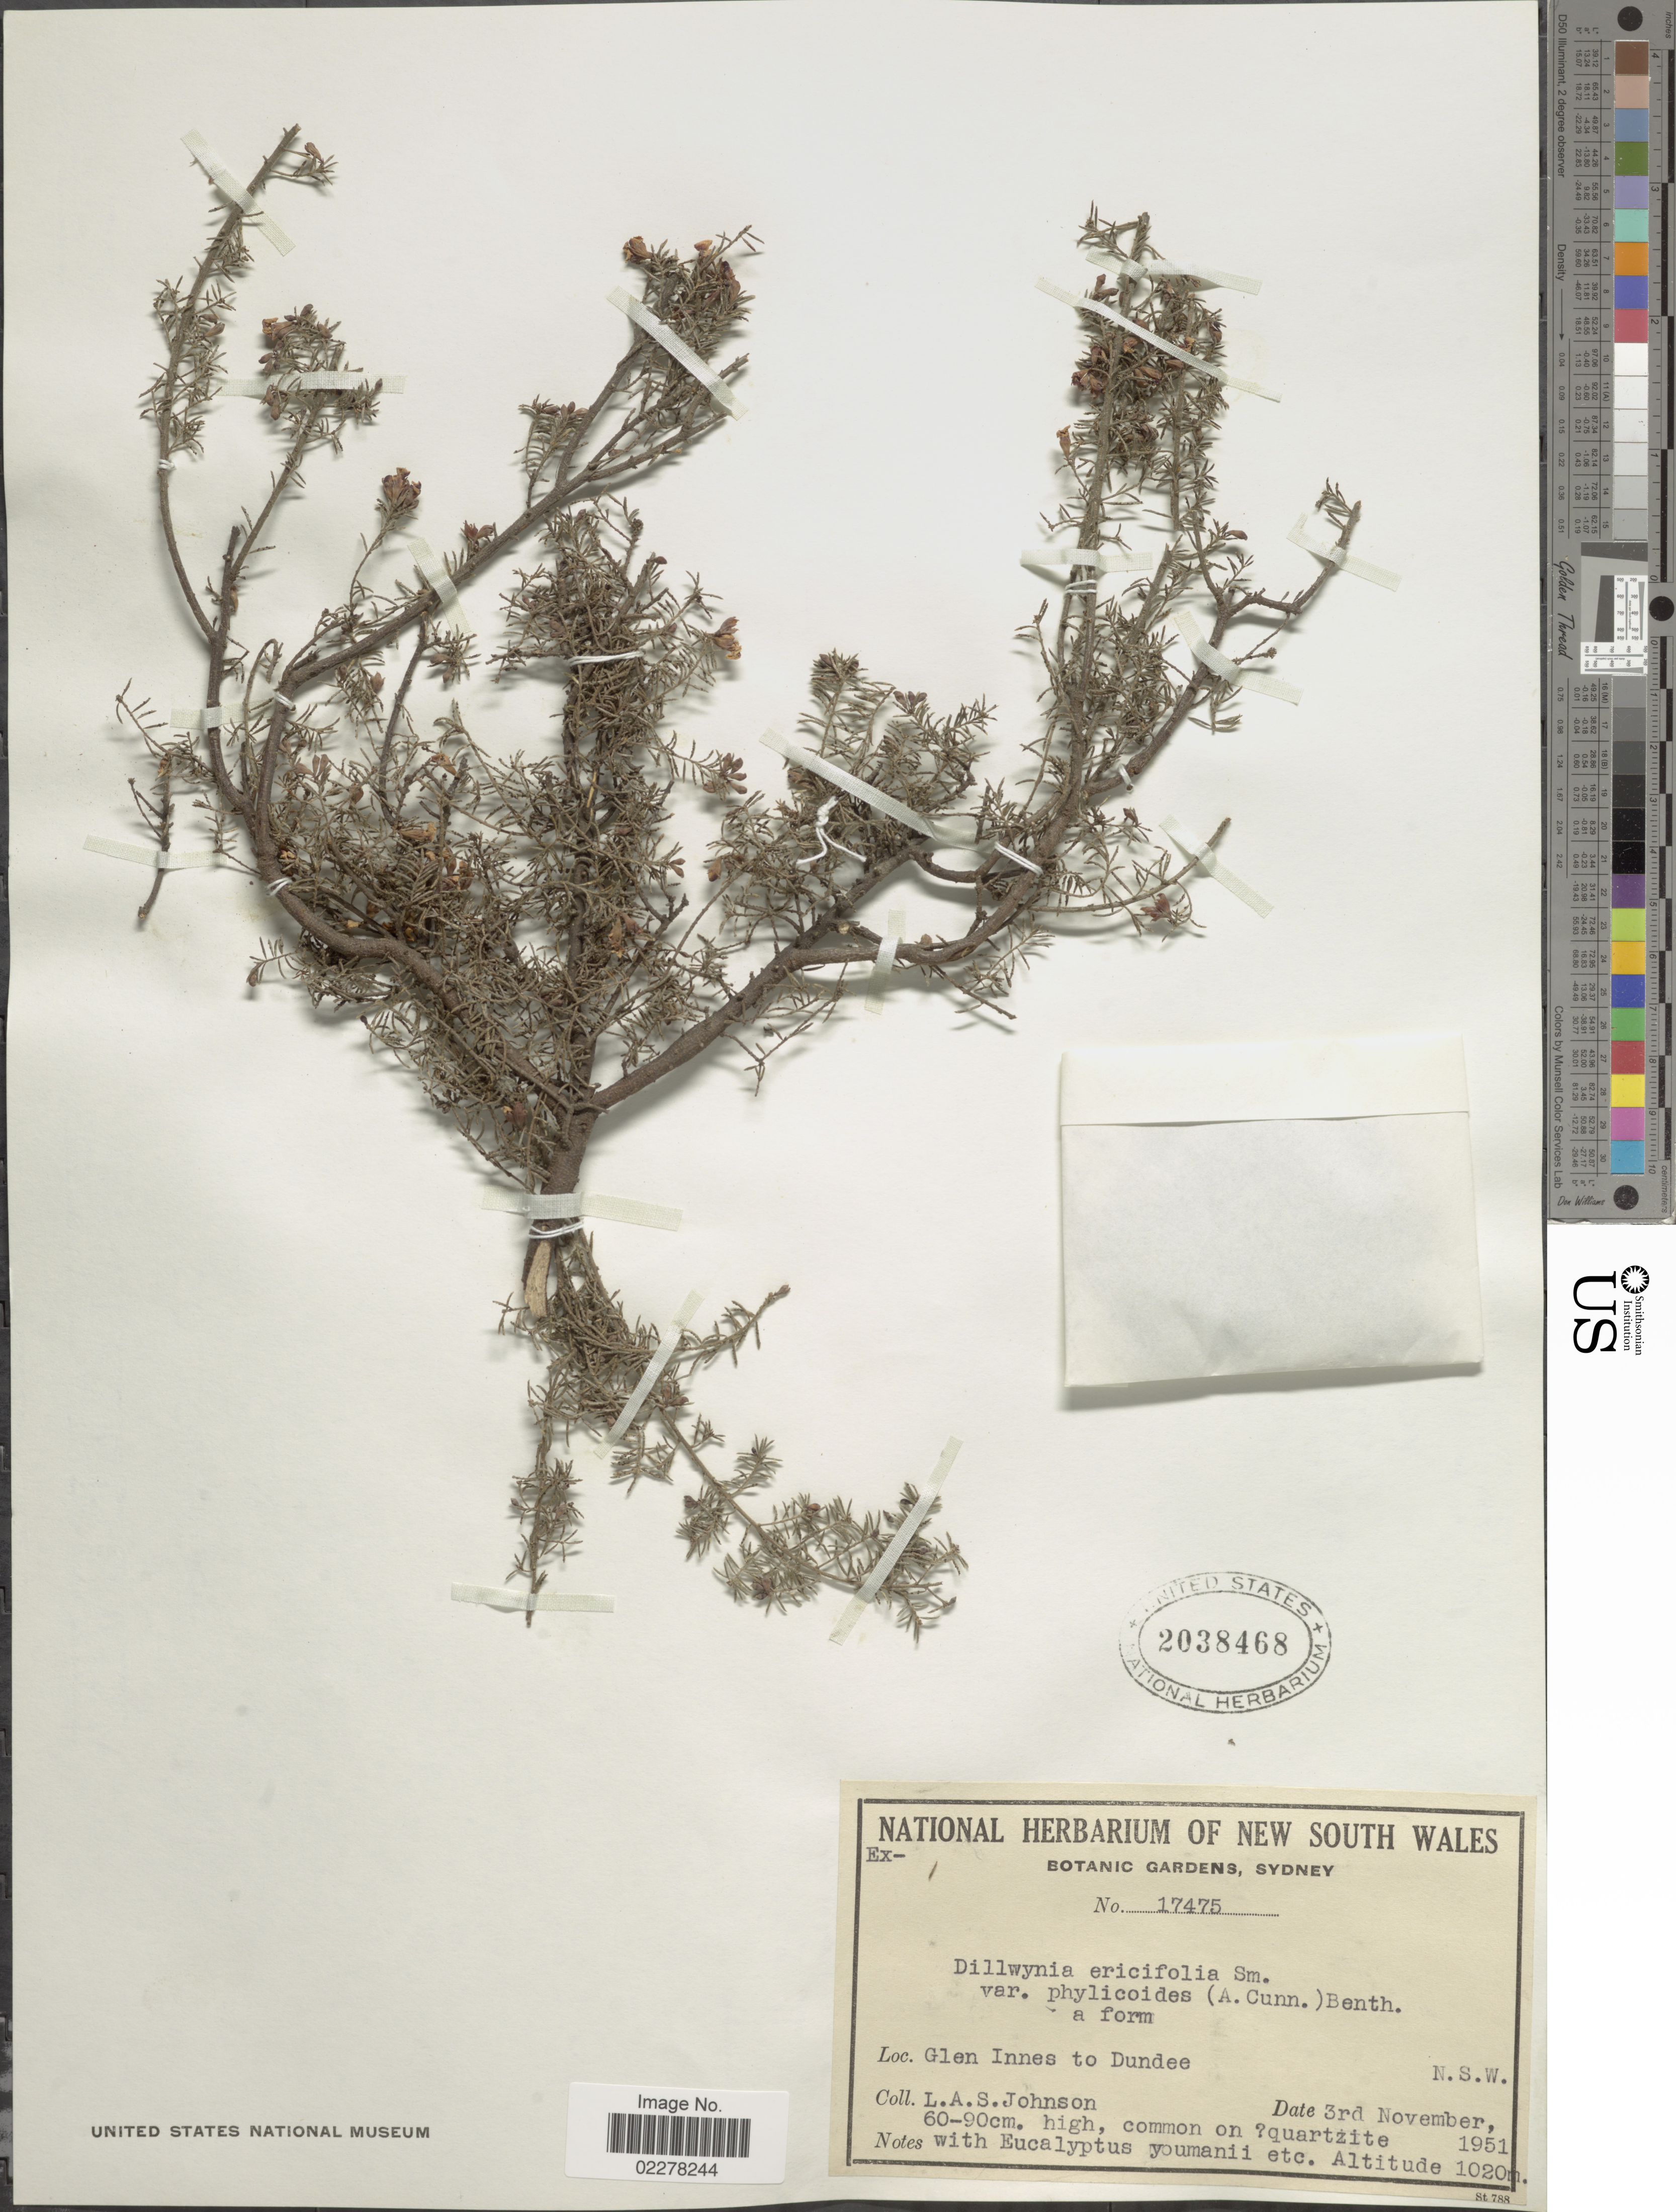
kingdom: Plantae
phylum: Tracheophyta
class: Magnoliopsida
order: Fabales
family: Fabaceae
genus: Dillwynia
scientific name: Dillwynia ericifolia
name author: Sm.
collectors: L. A. S. Johnson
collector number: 17475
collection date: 1951-11-03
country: Australia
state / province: New South Wales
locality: Glenn Innes to Dundee.N.S.W.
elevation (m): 1020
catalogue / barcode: US 2038468